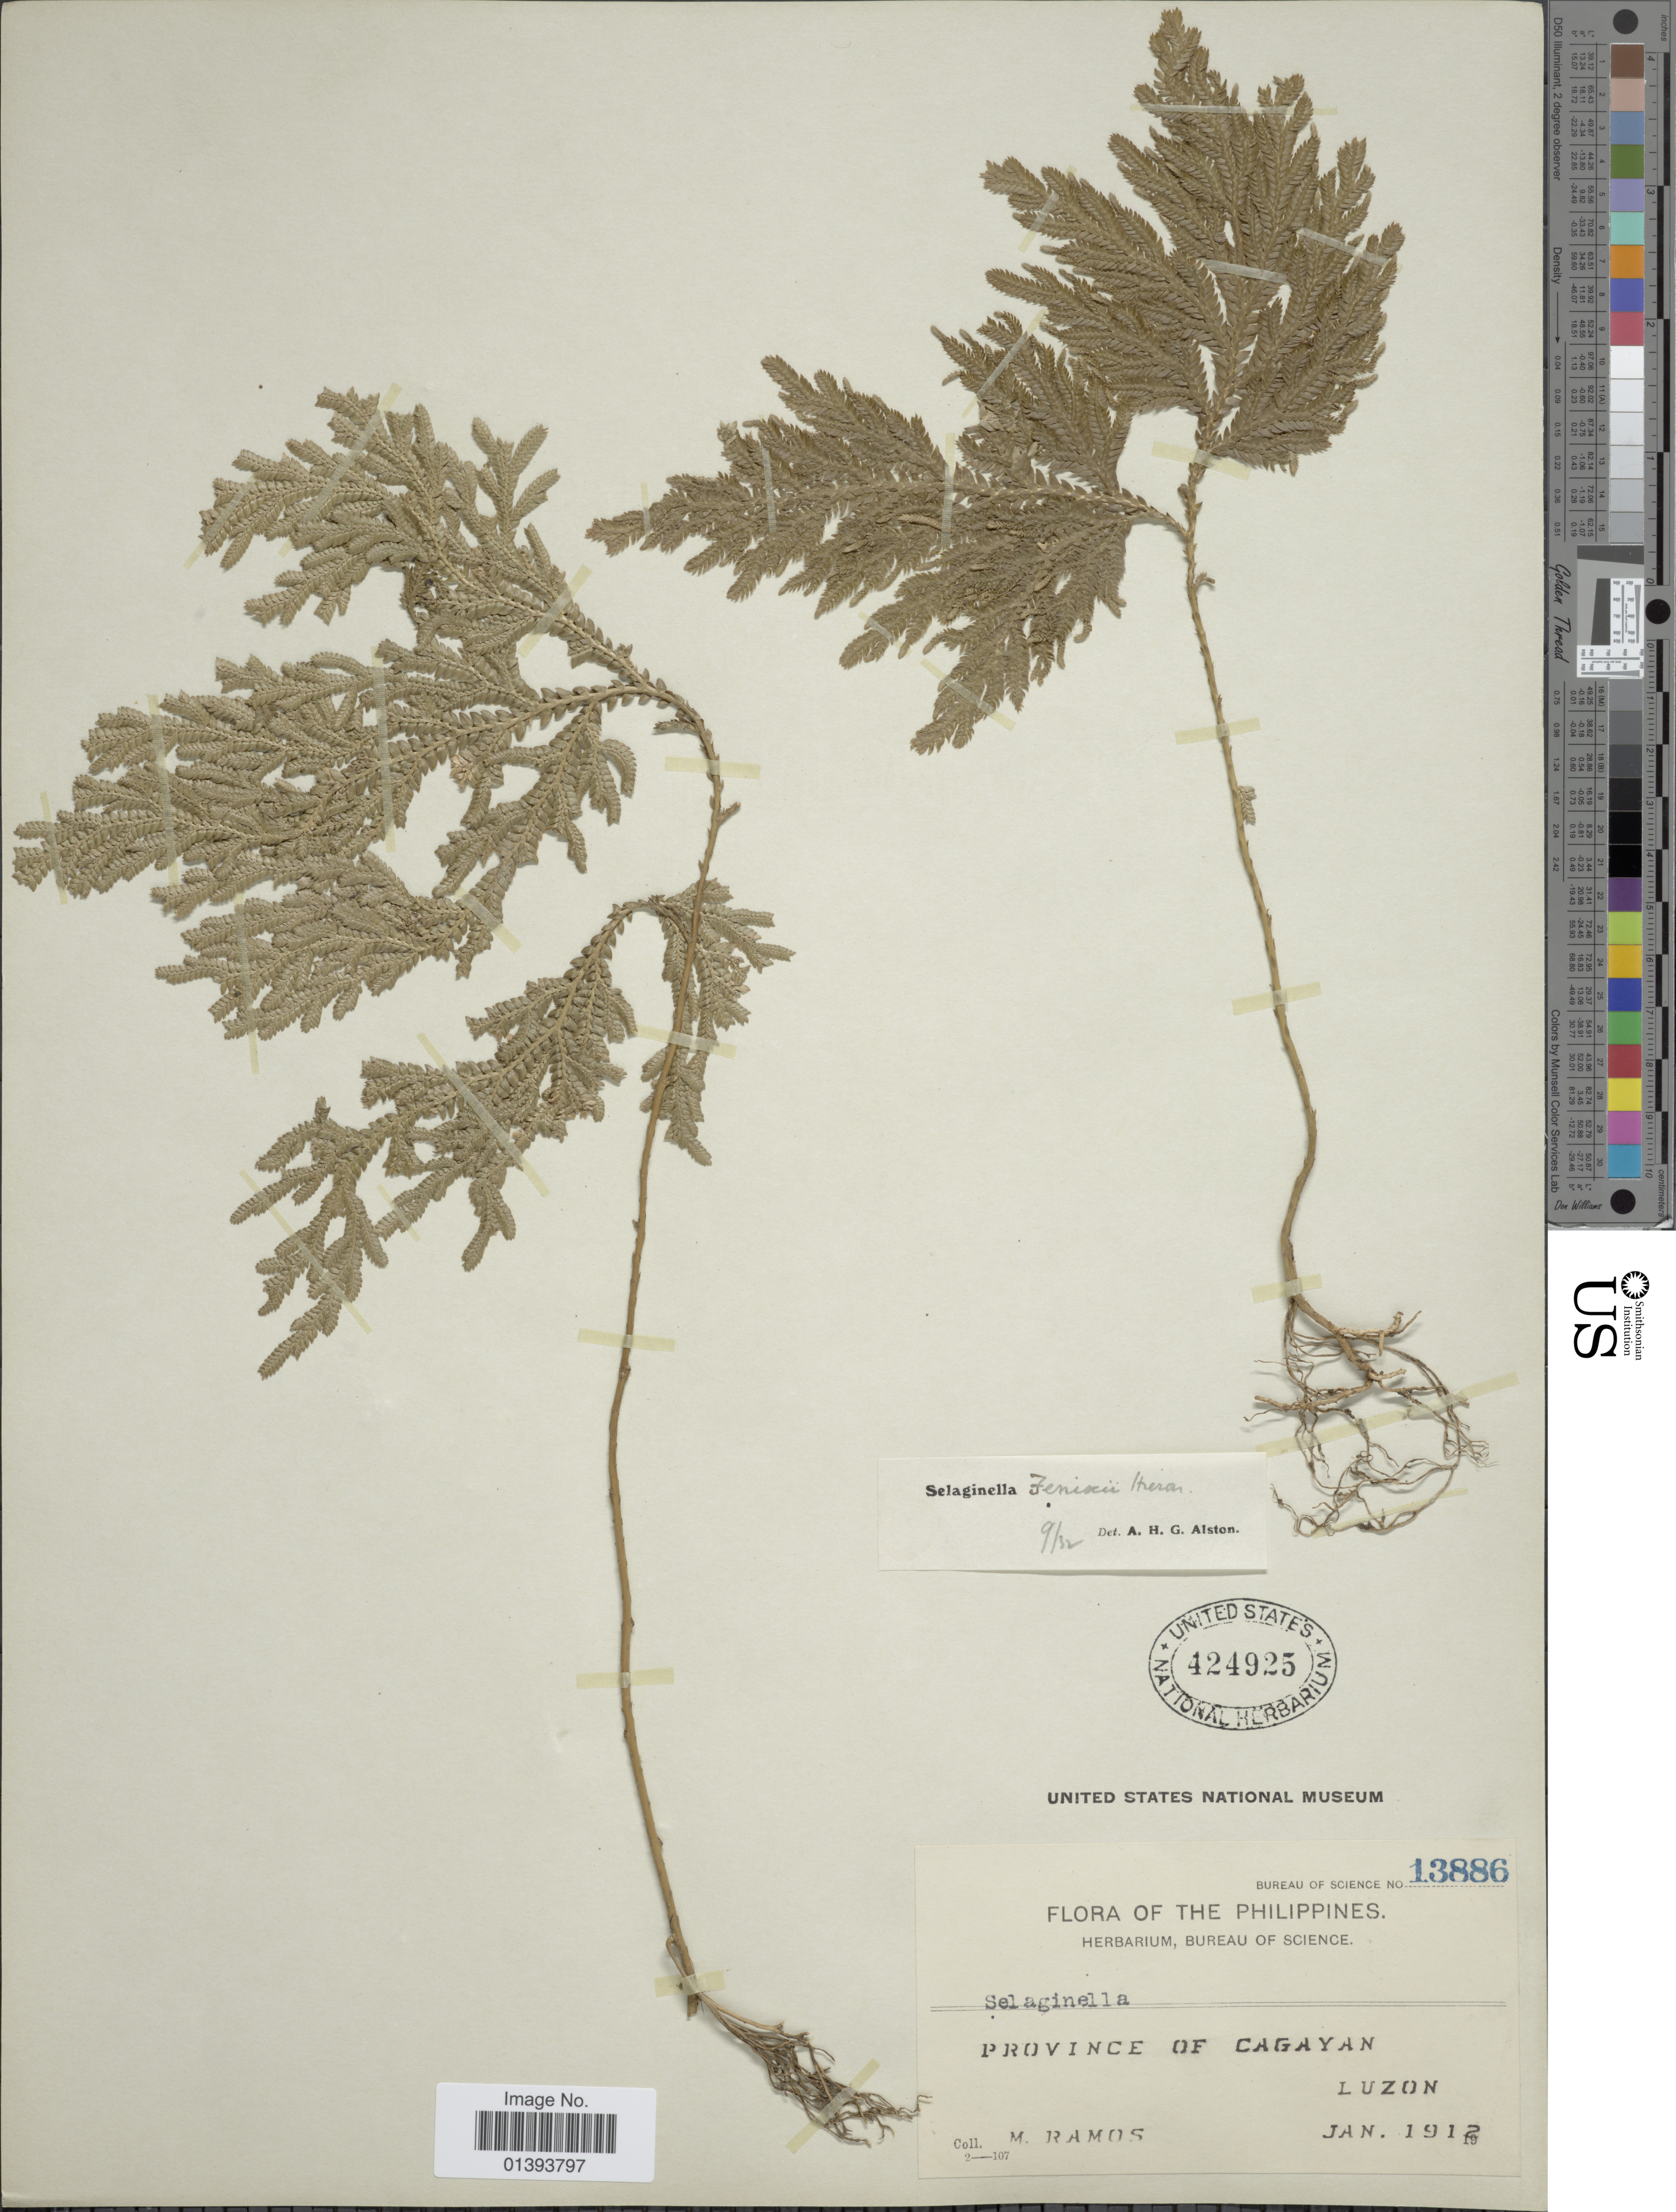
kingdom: Plantae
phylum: Tracheophyta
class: Lycopodiopsida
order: Selaginellales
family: Selaginellaceae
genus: Selaginella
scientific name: Selaginella fenixii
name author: Hieron.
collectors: M. Ramos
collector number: Bureau of Science 13886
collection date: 1912-01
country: Philippines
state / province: Central Luzon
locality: Province of Cagayan, Luzon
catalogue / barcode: US 424925